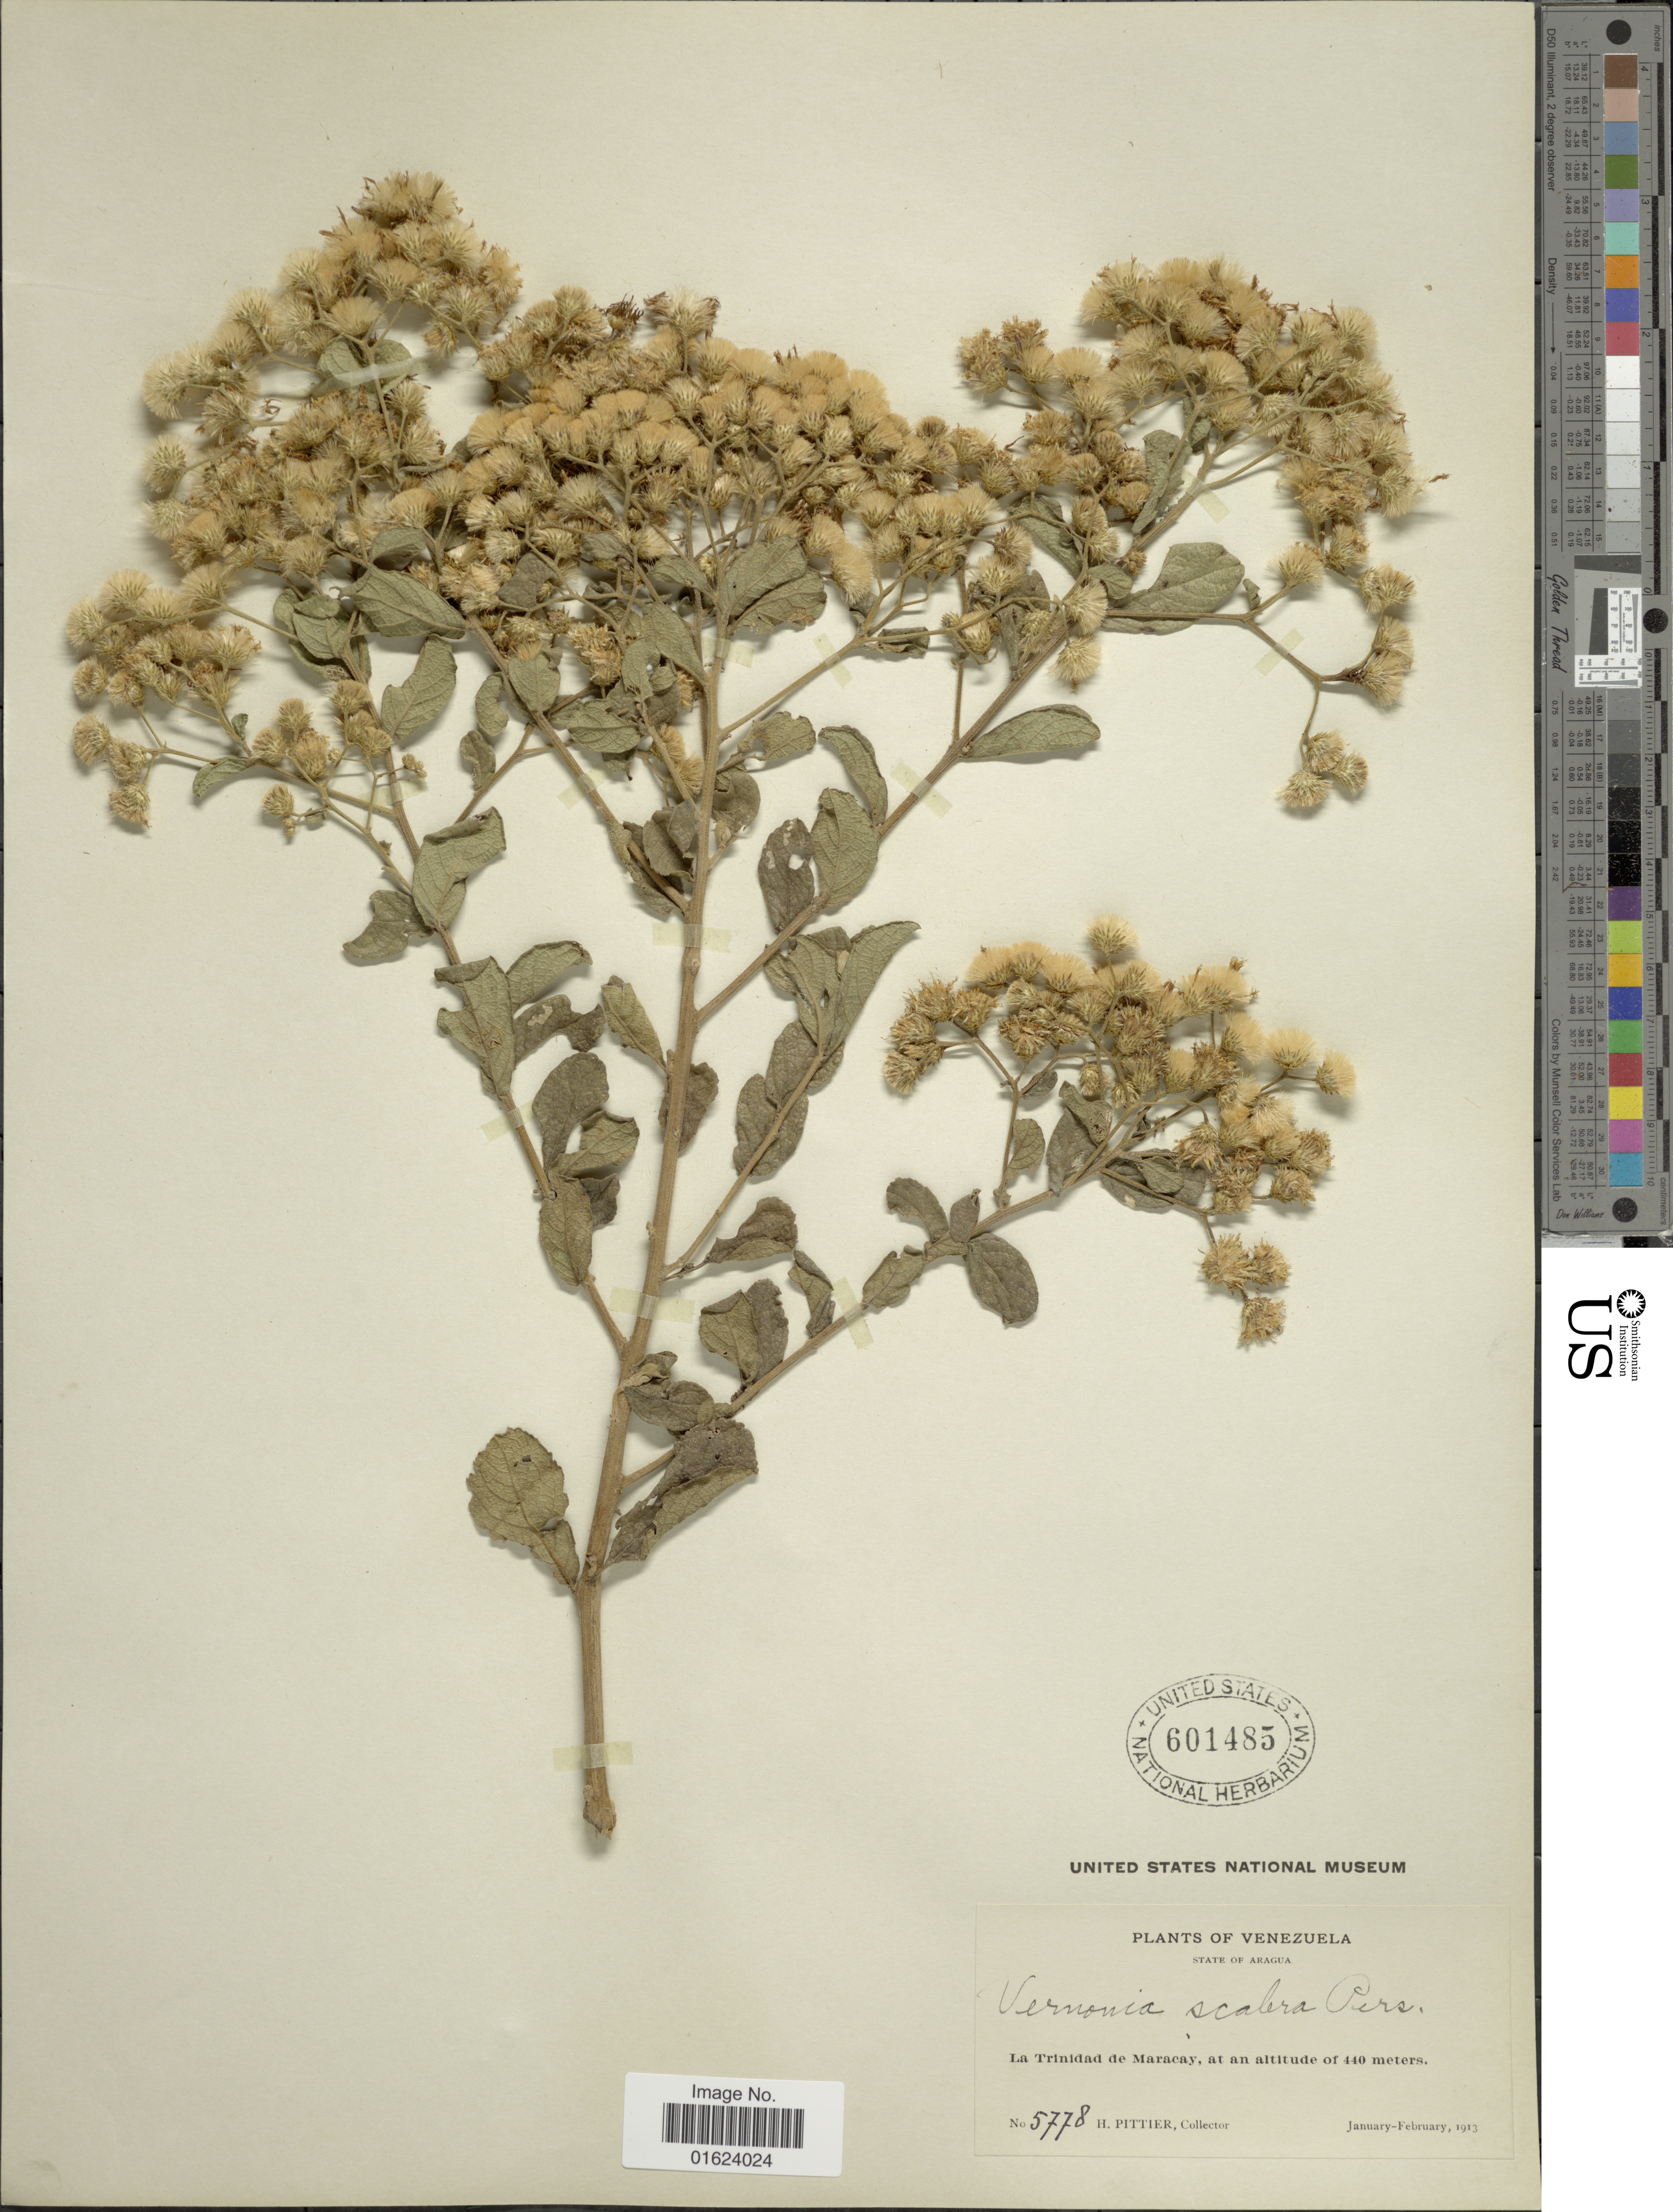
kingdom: Plantae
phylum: Tracheophyta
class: Magnoliopsida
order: Asterales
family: Asteraceae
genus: Vernonia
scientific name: Vernonia brasiliana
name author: (L.) Druce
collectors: H. F. Pittier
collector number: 5778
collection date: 1913-01/1913-02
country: Venezuela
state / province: Aragua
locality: State of Aragua. La Trinidad de Maracay.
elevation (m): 440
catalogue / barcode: US 601485